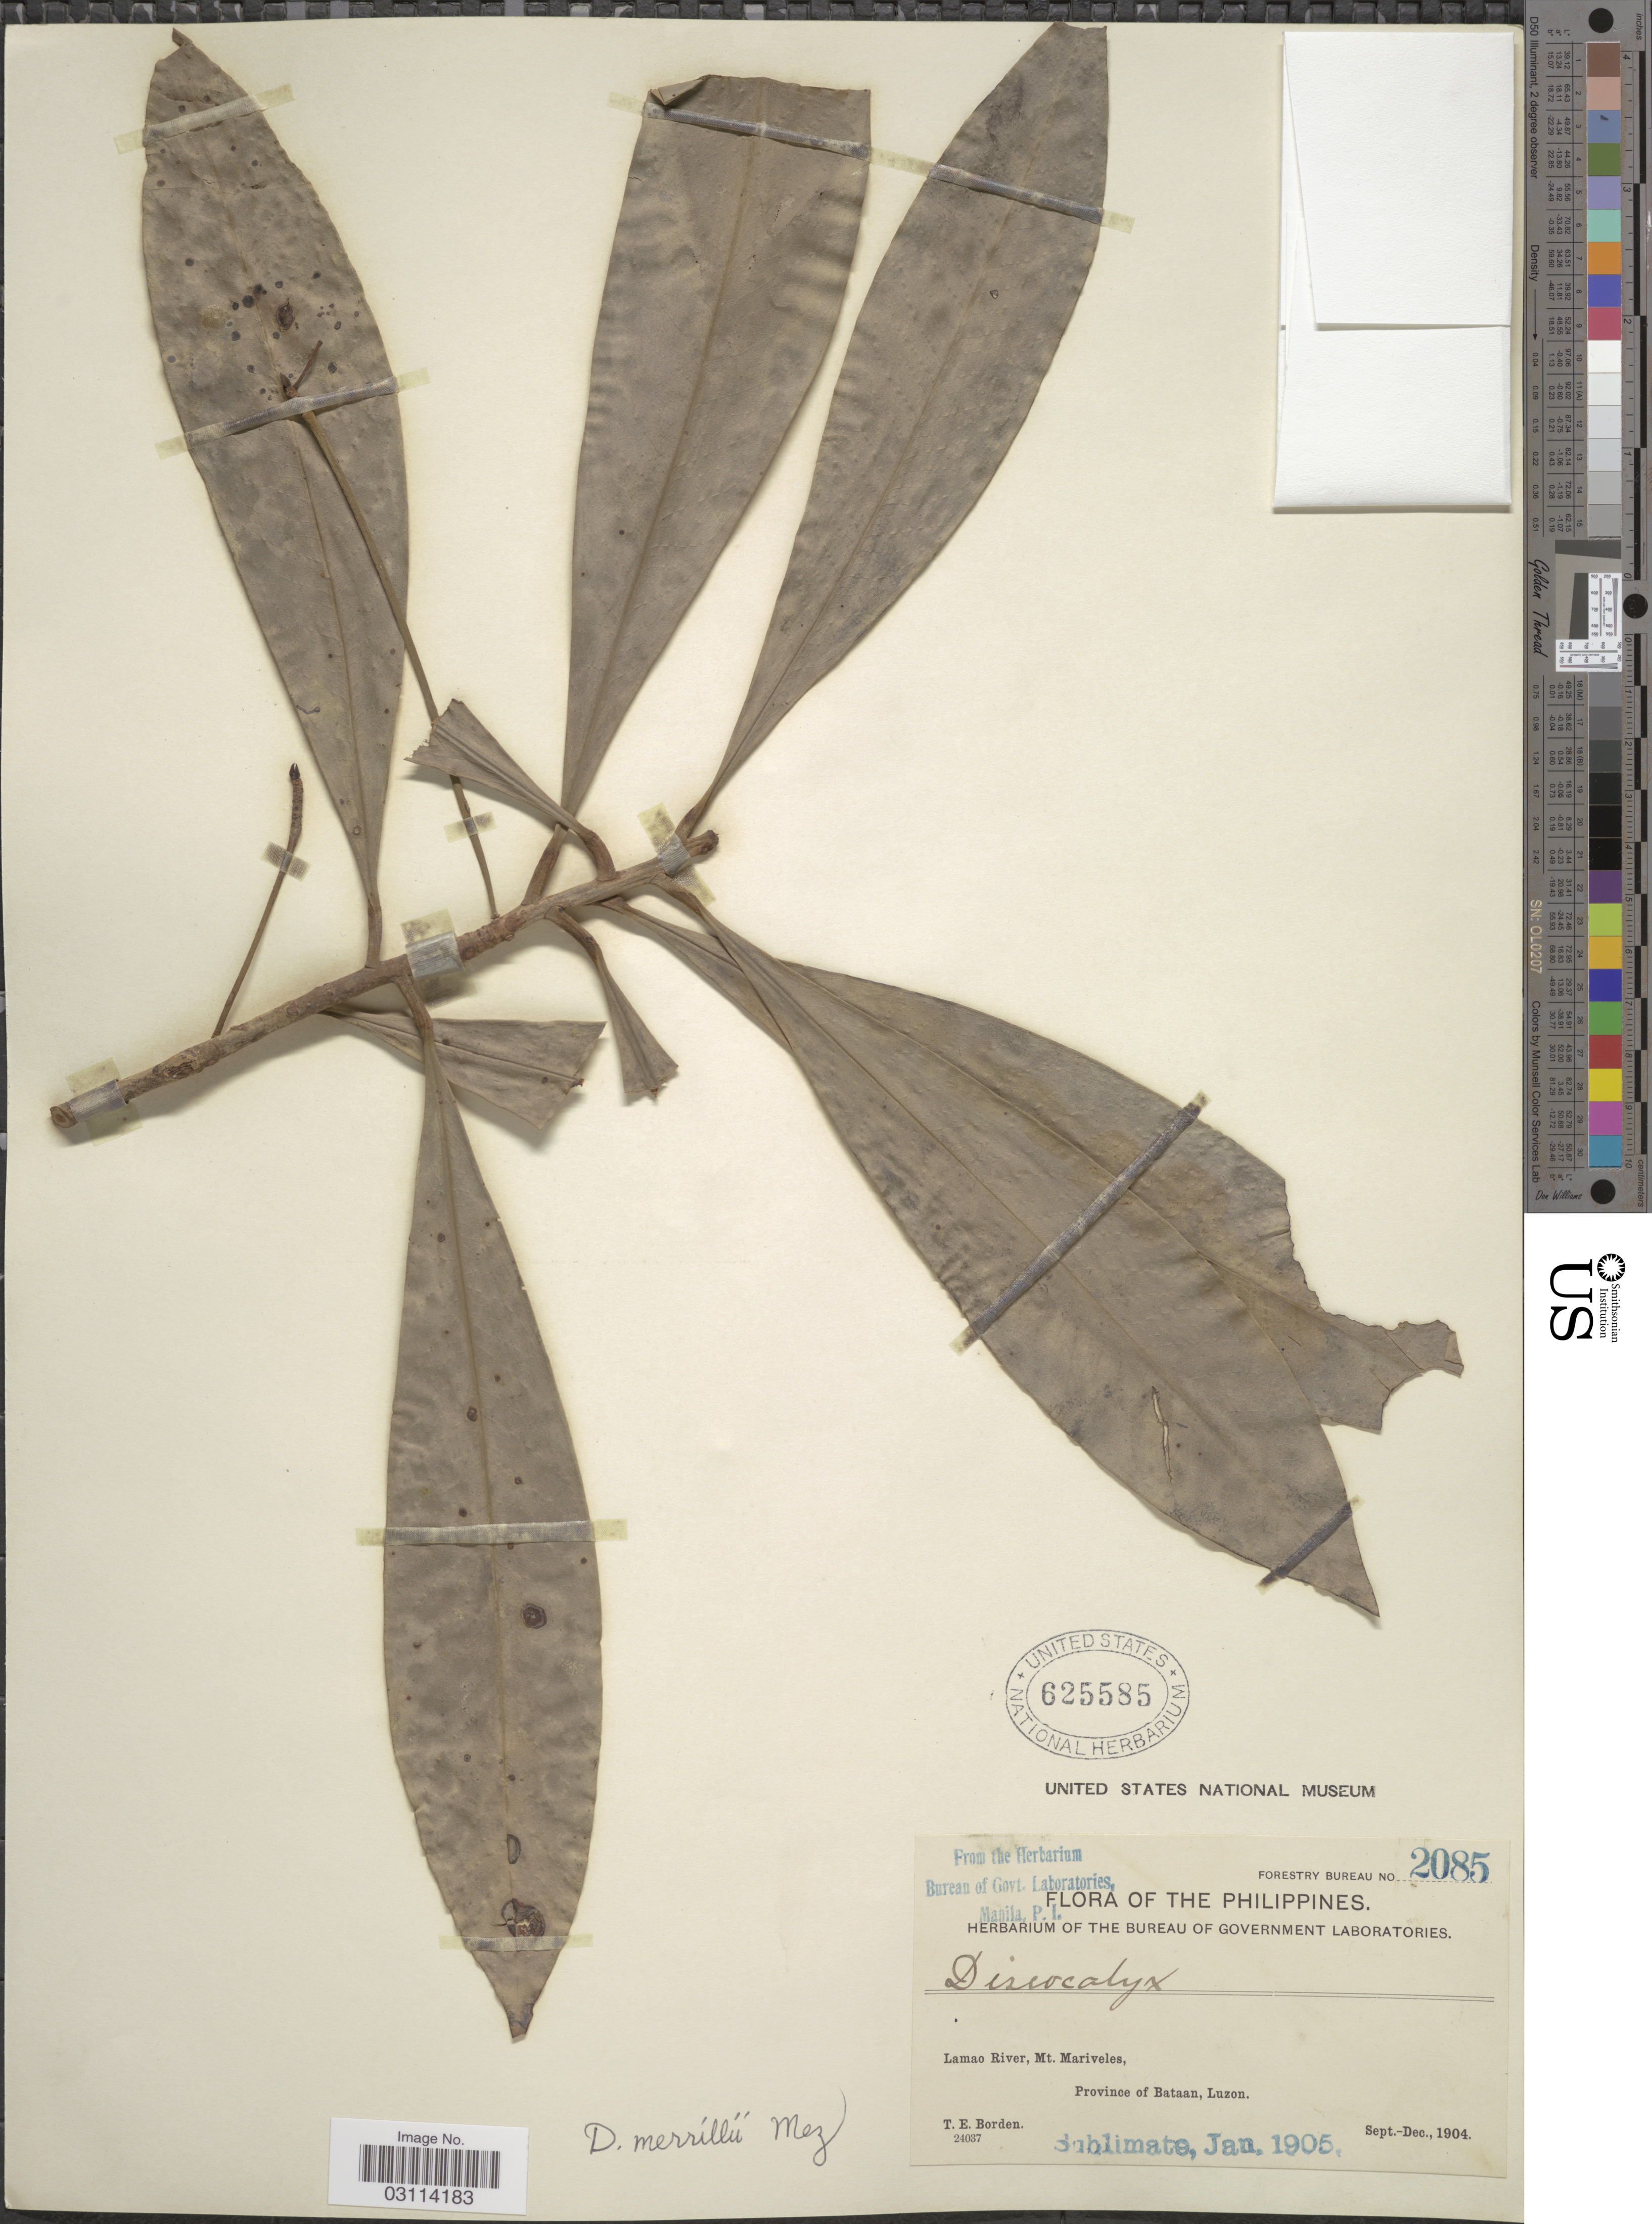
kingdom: Plantae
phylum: Tracheophyta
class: Magnoliopsida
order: Ericales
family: Primulaceae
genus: Discocalyx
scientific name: Discocalyx merrillii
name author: Mez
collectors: T. E. Borden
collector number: Forestry Bureau 2085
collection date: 1904-09/1904-12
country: Philippines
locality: Lamao River, Mt. Mariveles, Province of Bataan, Luzon.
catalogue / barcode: US 625585